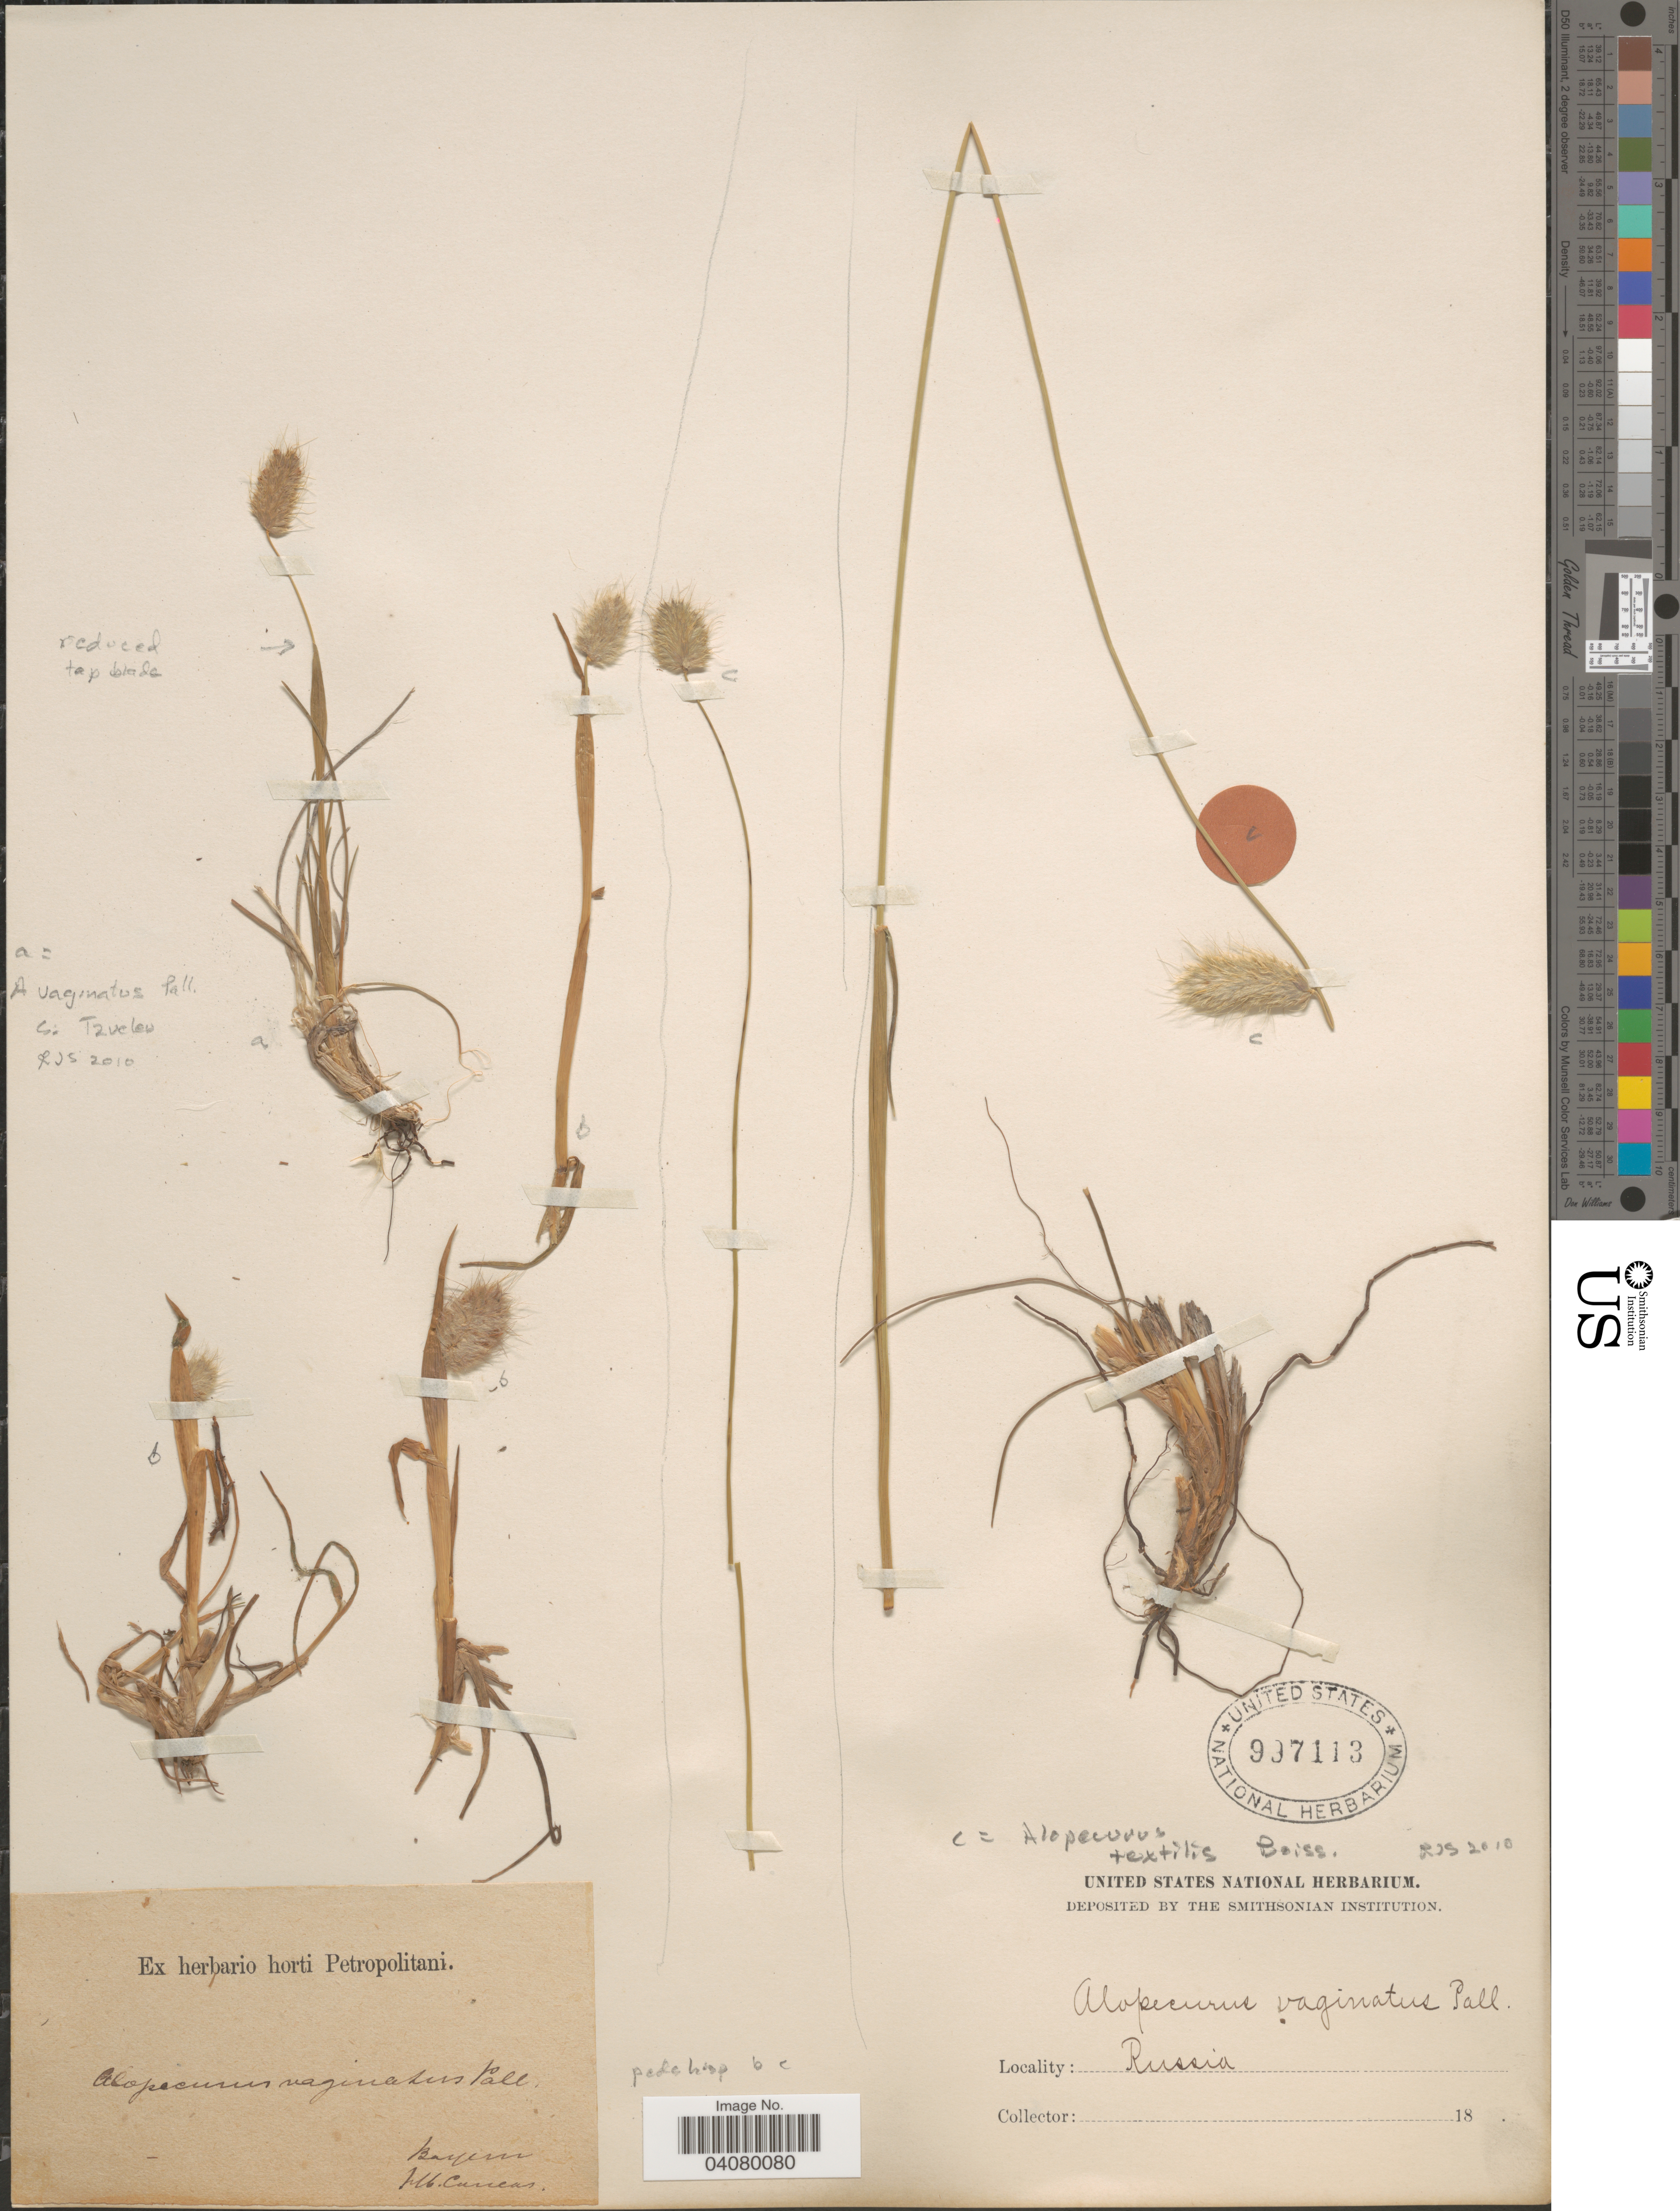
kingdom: Plantae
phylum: Tracheophyta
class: Liliopsida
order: Poales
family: Poaceae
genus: Alopecurus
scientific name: Alopecurus textilis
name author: Boiss.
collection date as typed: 18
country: Russian Federation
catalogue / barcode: US 997113